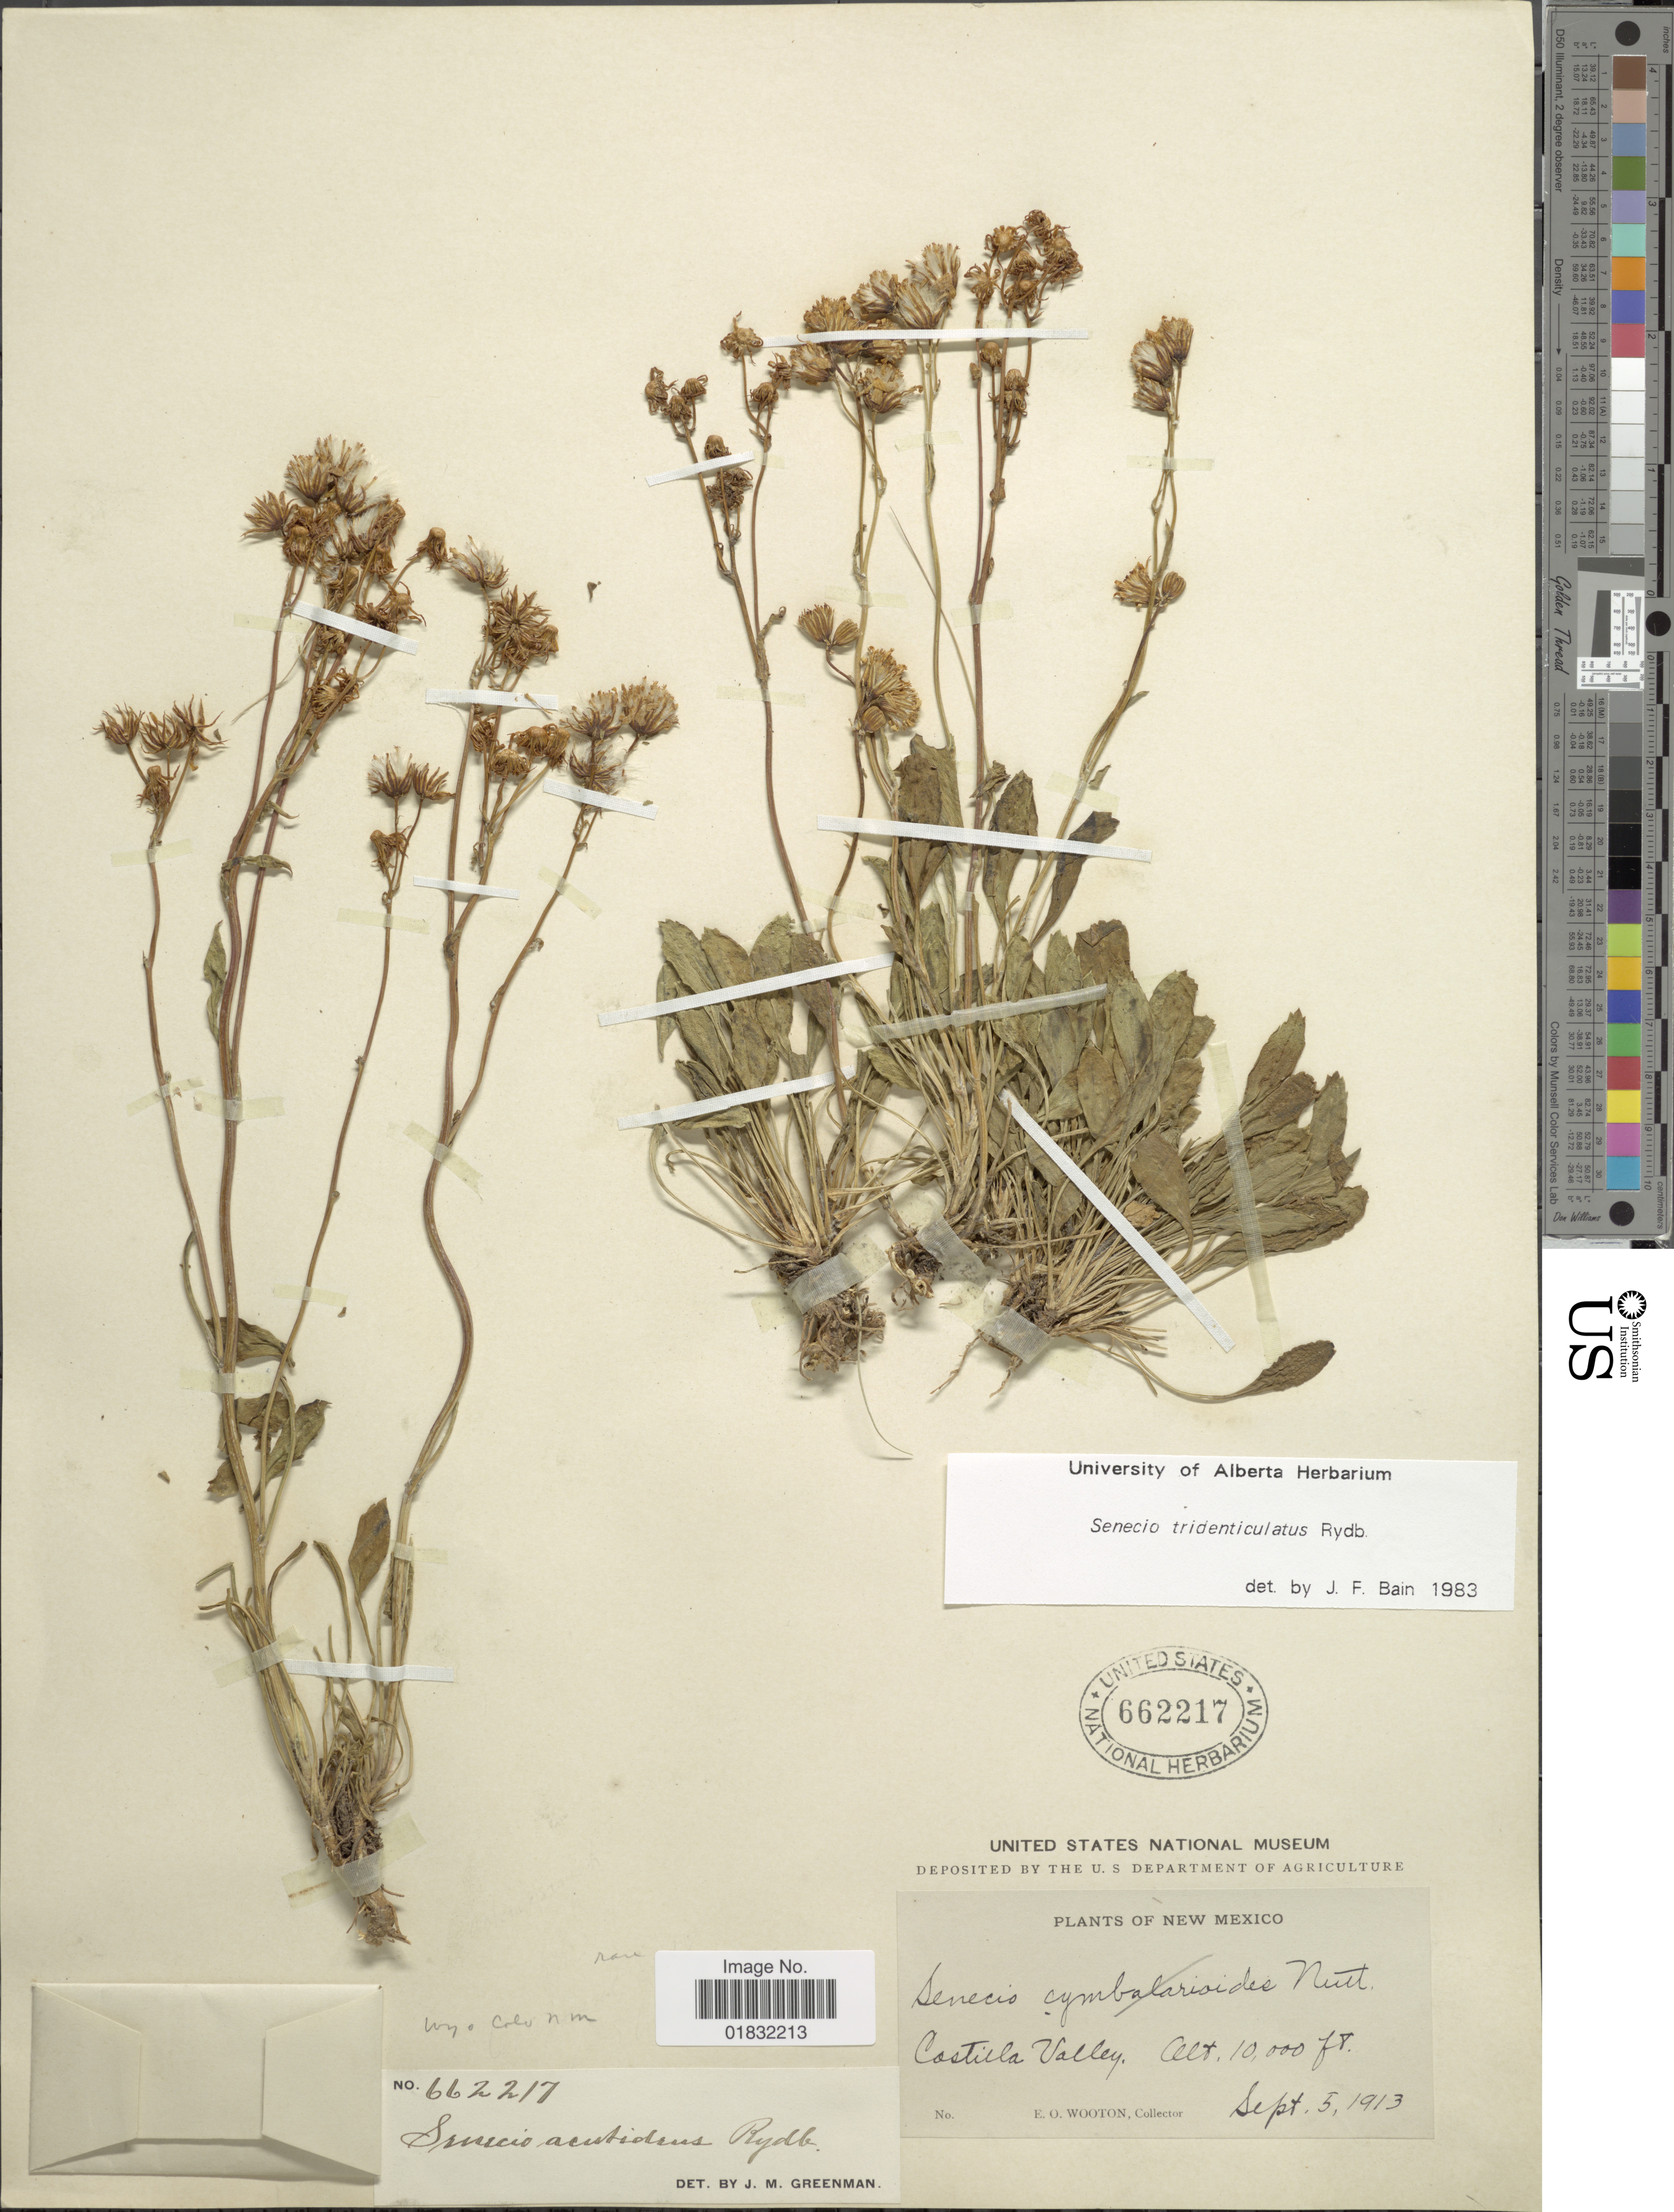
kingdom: Plantae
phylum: Tracheophyta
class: Magnoliopsida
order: Asterales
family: Asteraceae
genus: Packera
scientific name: Packera tridenticulata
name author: (Rydb.) W.A. Weber & Á. Löve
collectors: E. O. Wooton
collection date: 1913-09-05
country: United States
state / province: New Mexico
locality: Castille Valley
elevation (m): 3048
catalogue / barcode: US 662217